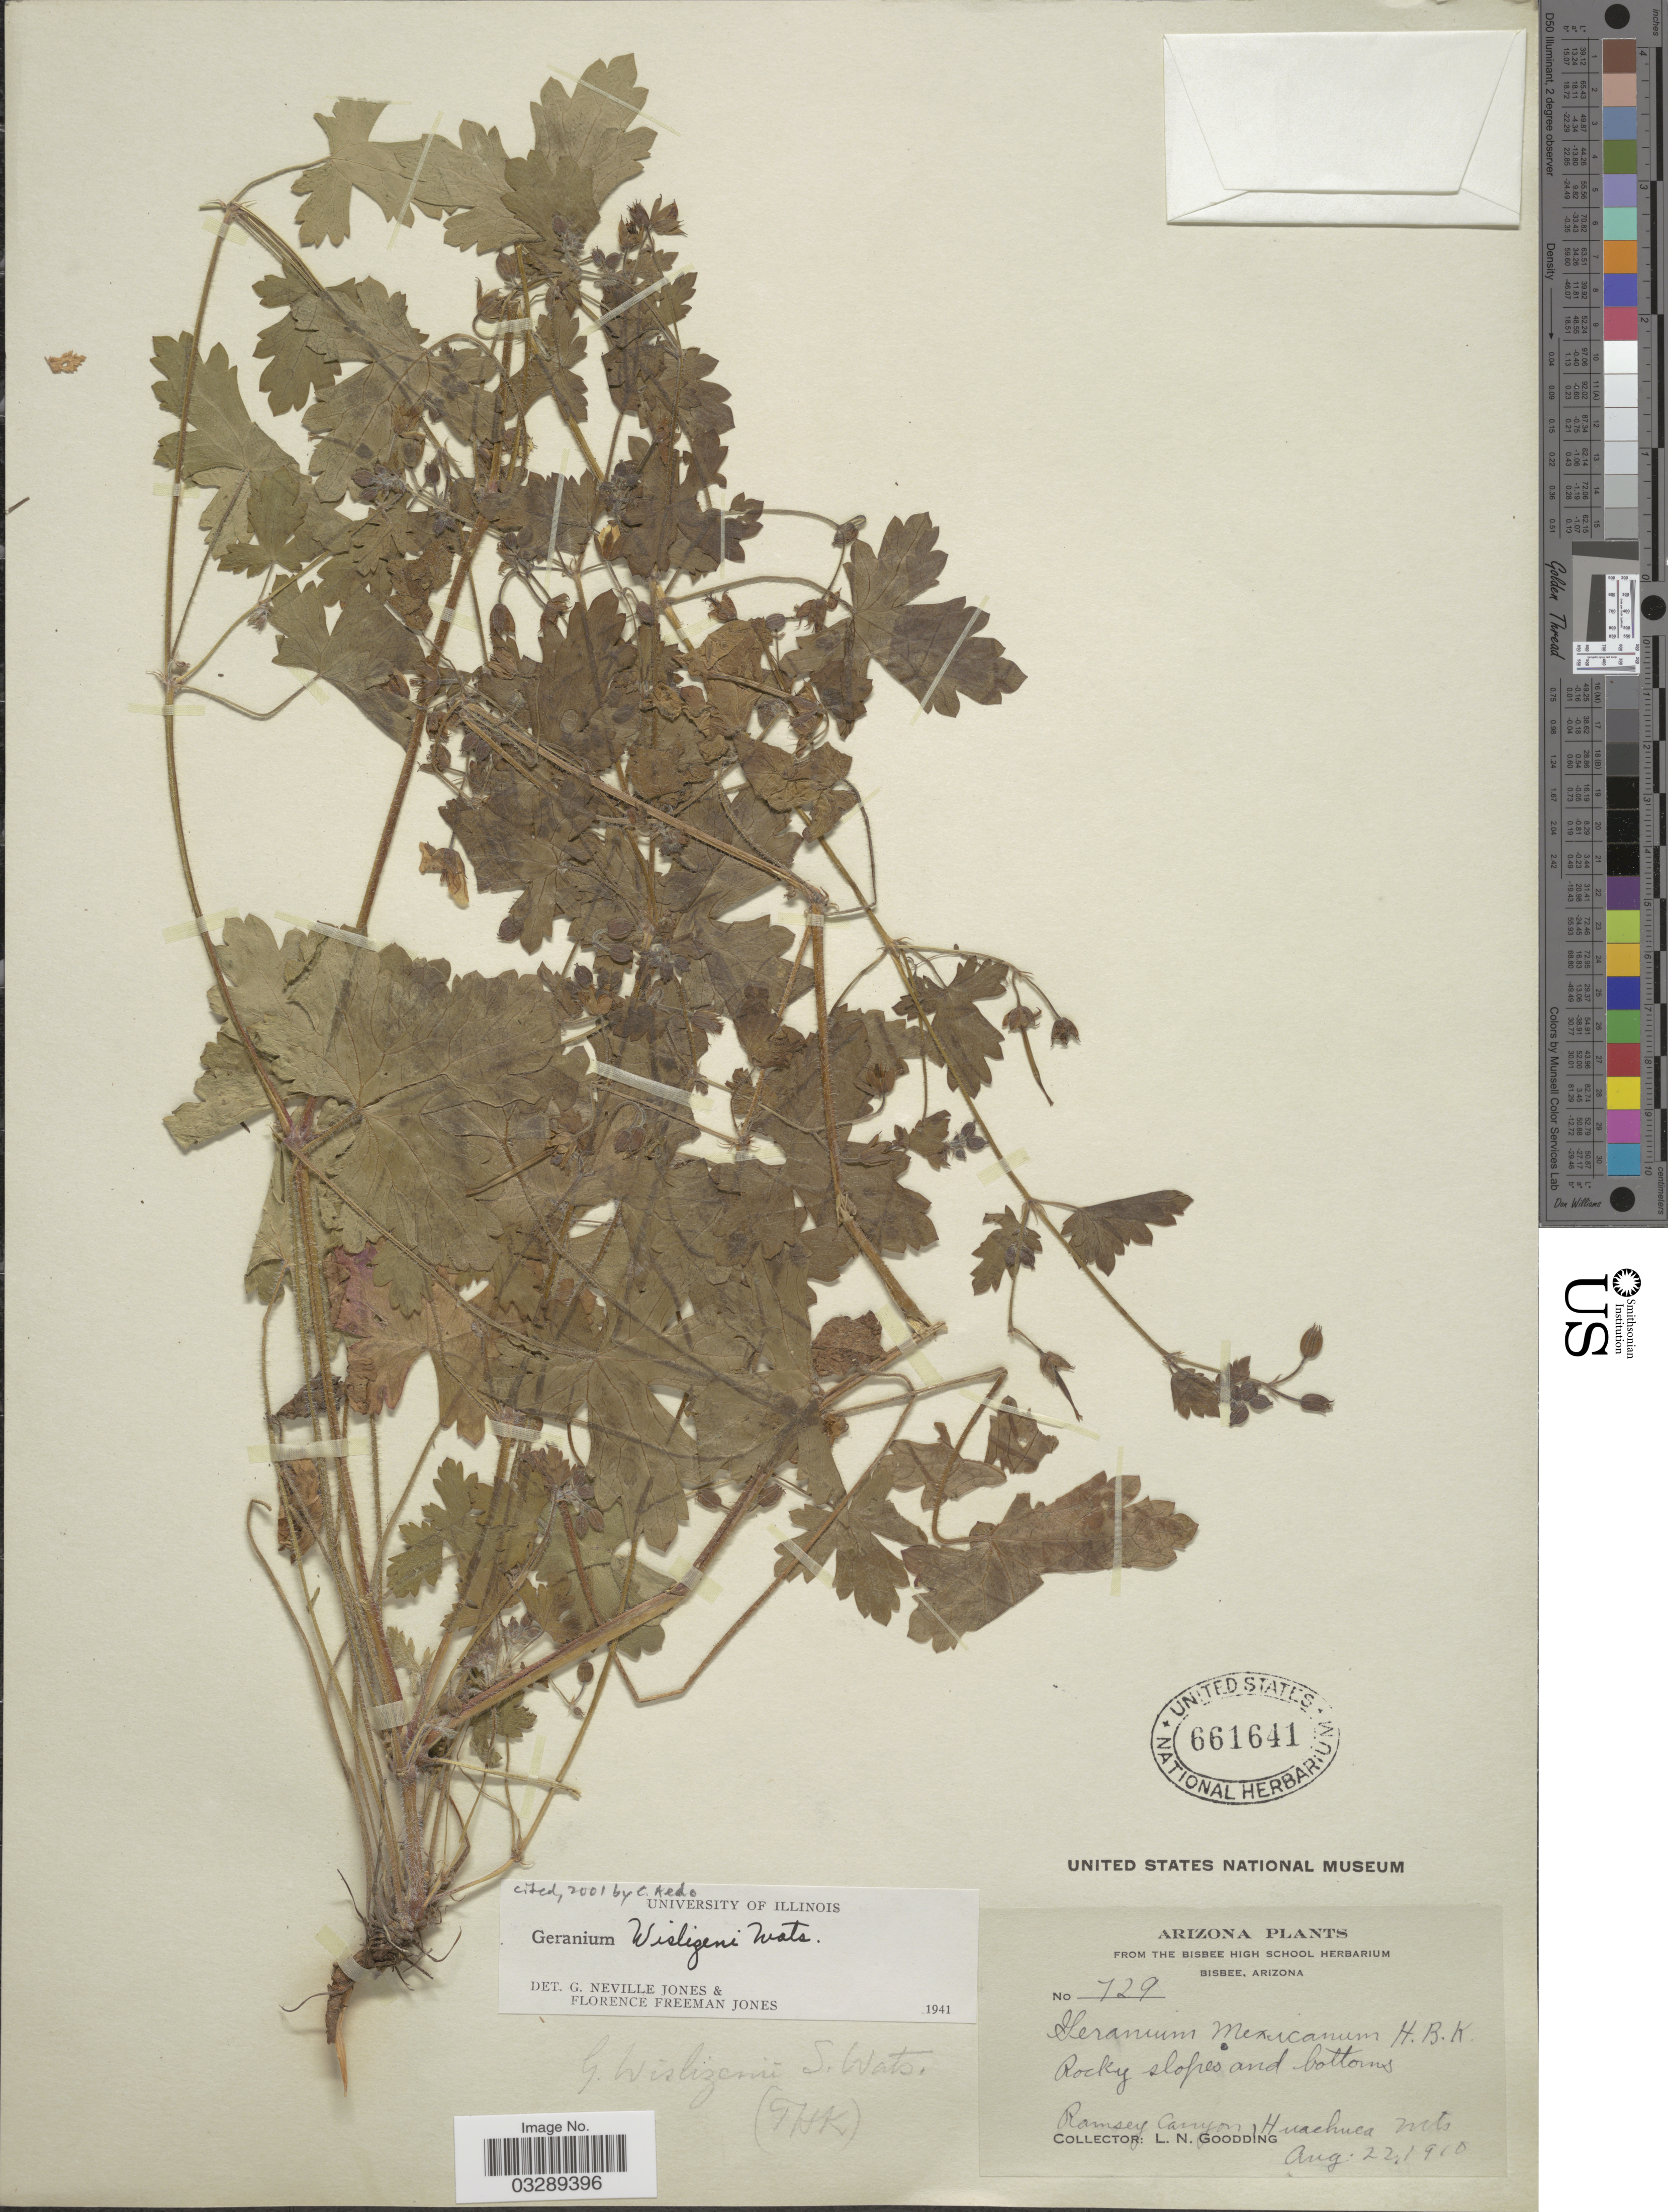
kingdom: Plantae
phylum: Tracheophyta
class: Magnoliopsida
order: Geraniales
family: Geraniaceae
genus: Geranium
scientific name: Geranium wislizeni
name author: S. Watson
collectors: L. N. Goodding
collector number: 729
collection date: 1910-08-22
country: United States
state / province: Arizona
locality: Ramsey Canyon, Huachuca Mts.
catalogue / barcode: US 661641